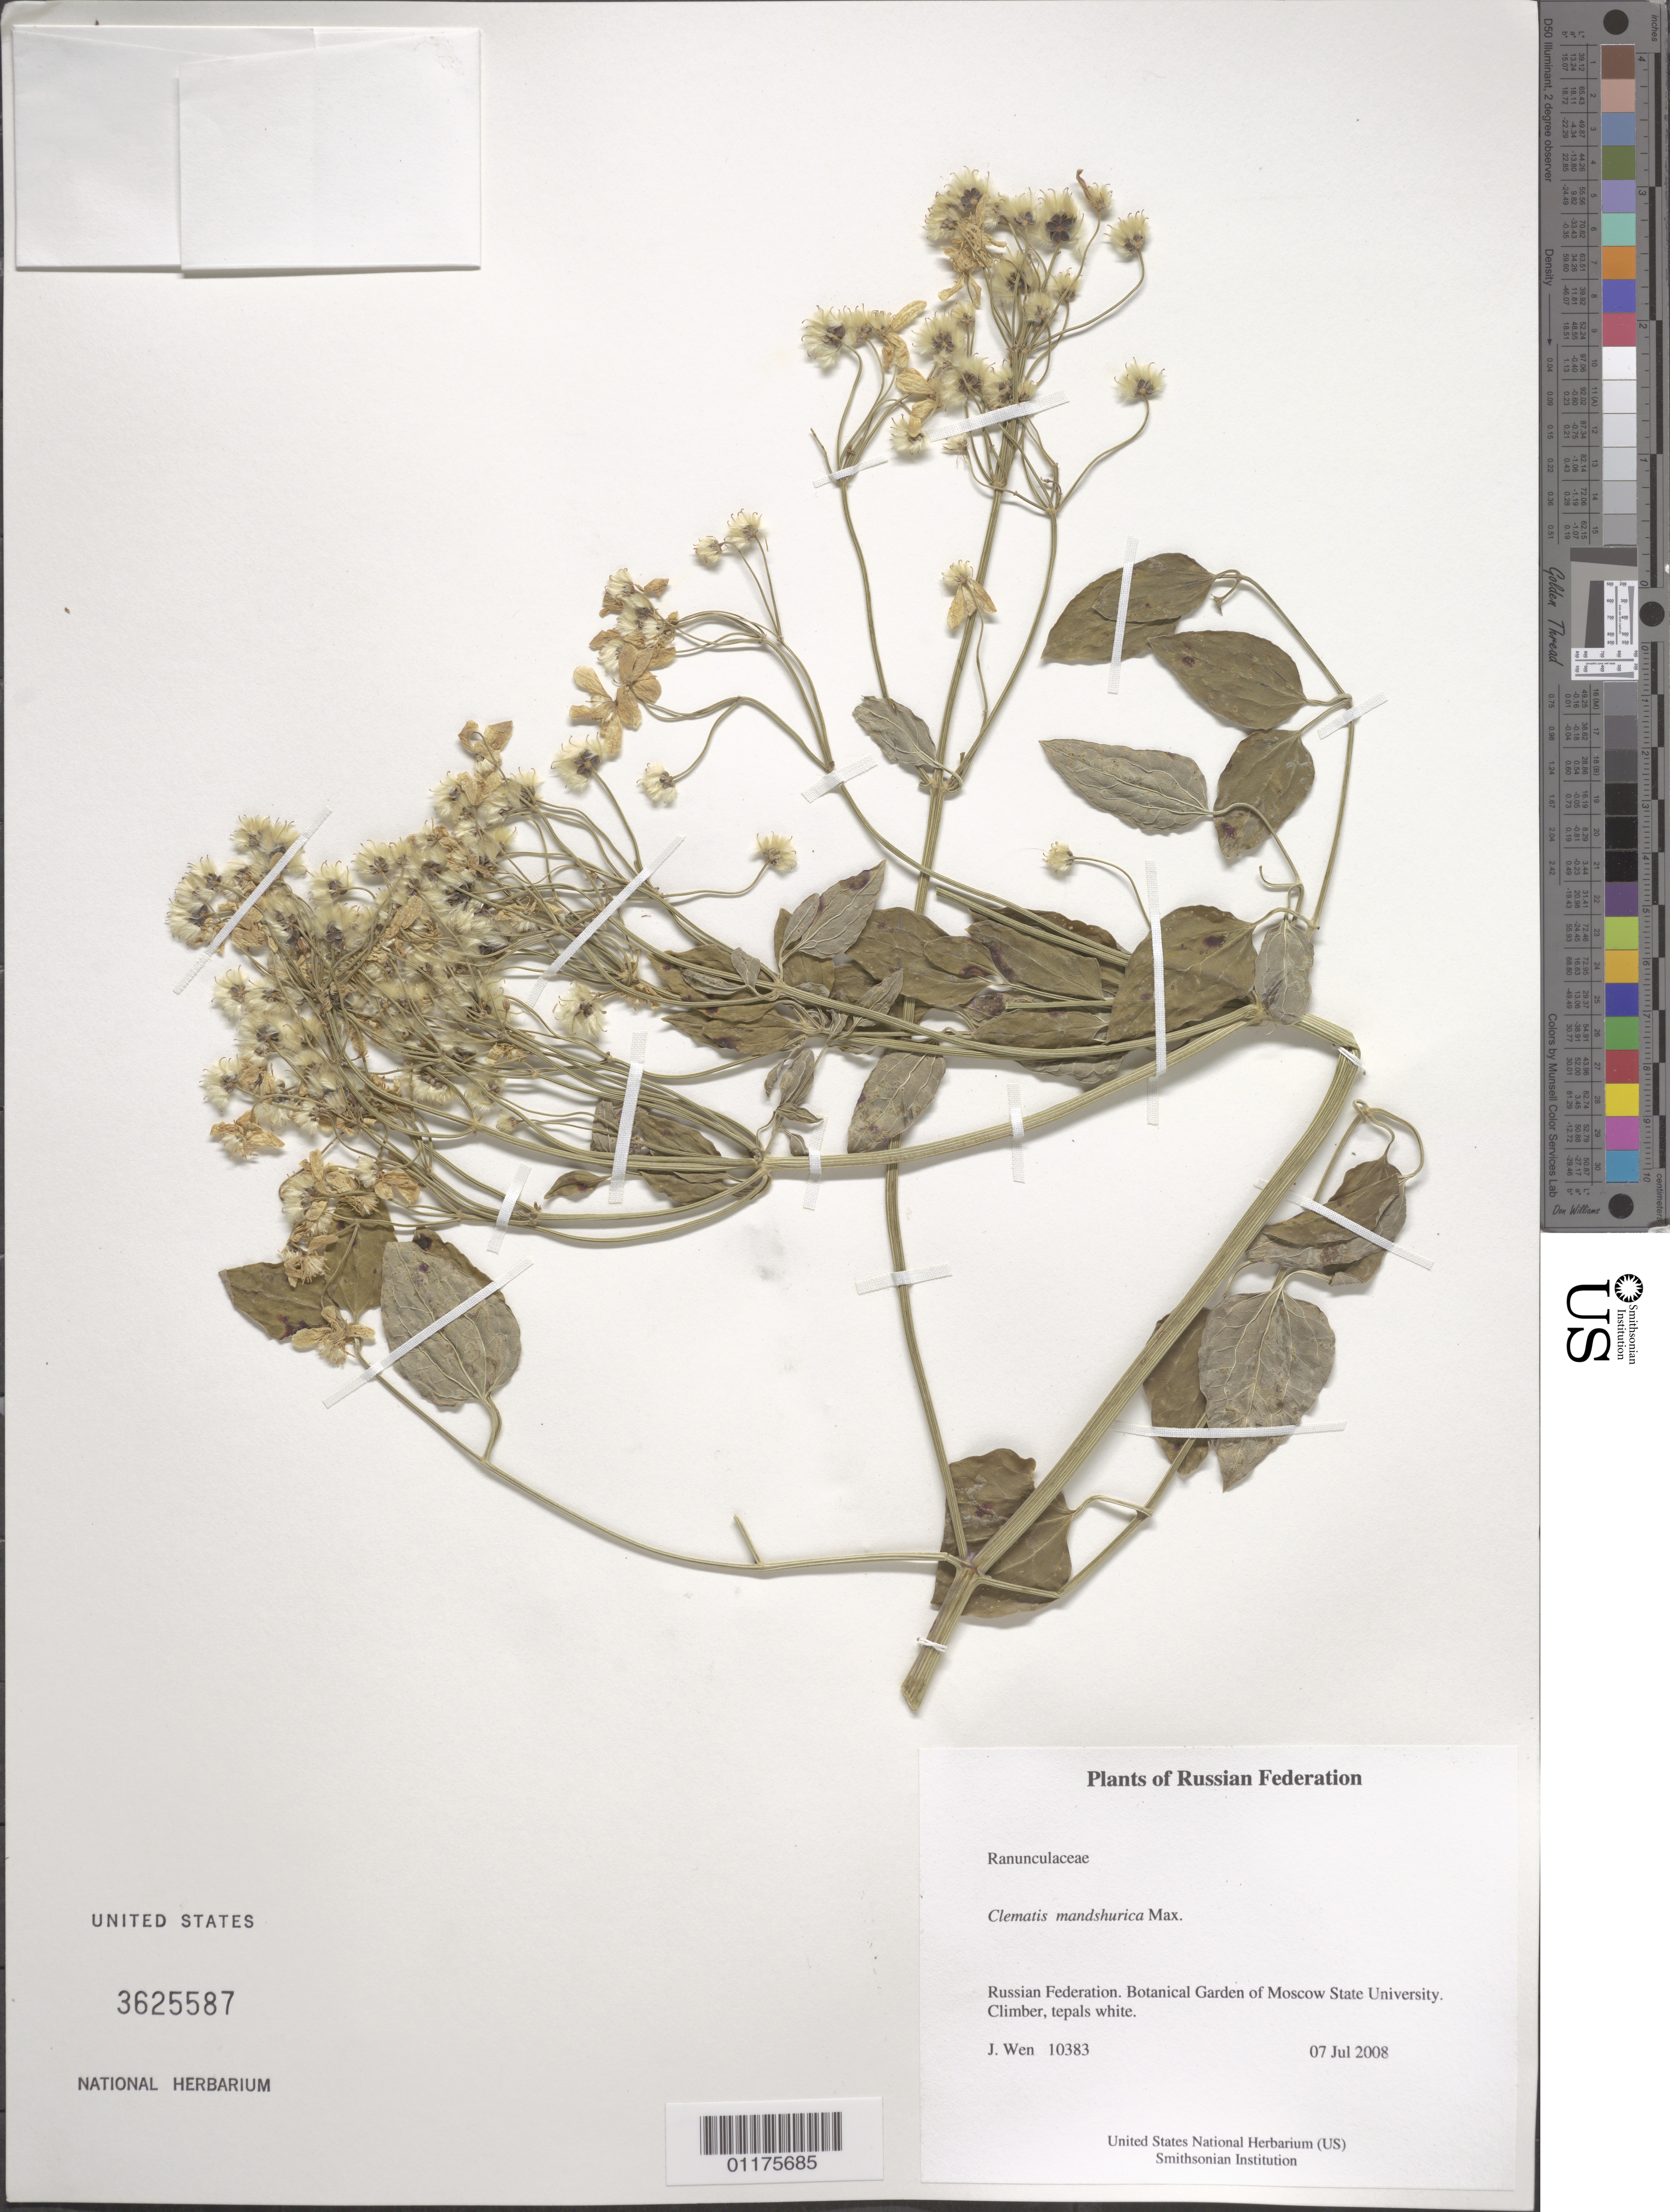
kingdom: Plantae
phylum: Tracheophyta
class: Magnoliopsida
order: Ranunculales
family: Ranunculaceae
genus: Clematis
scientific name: Clematis mandshurica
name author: Rupr.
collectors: J. Wen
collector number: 10383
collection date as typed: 07 Jul 2008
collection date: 2008-07-07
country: Russian Federation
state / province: Moscow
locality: Botanical Garden of Moscow State University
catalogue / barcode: US 3625587